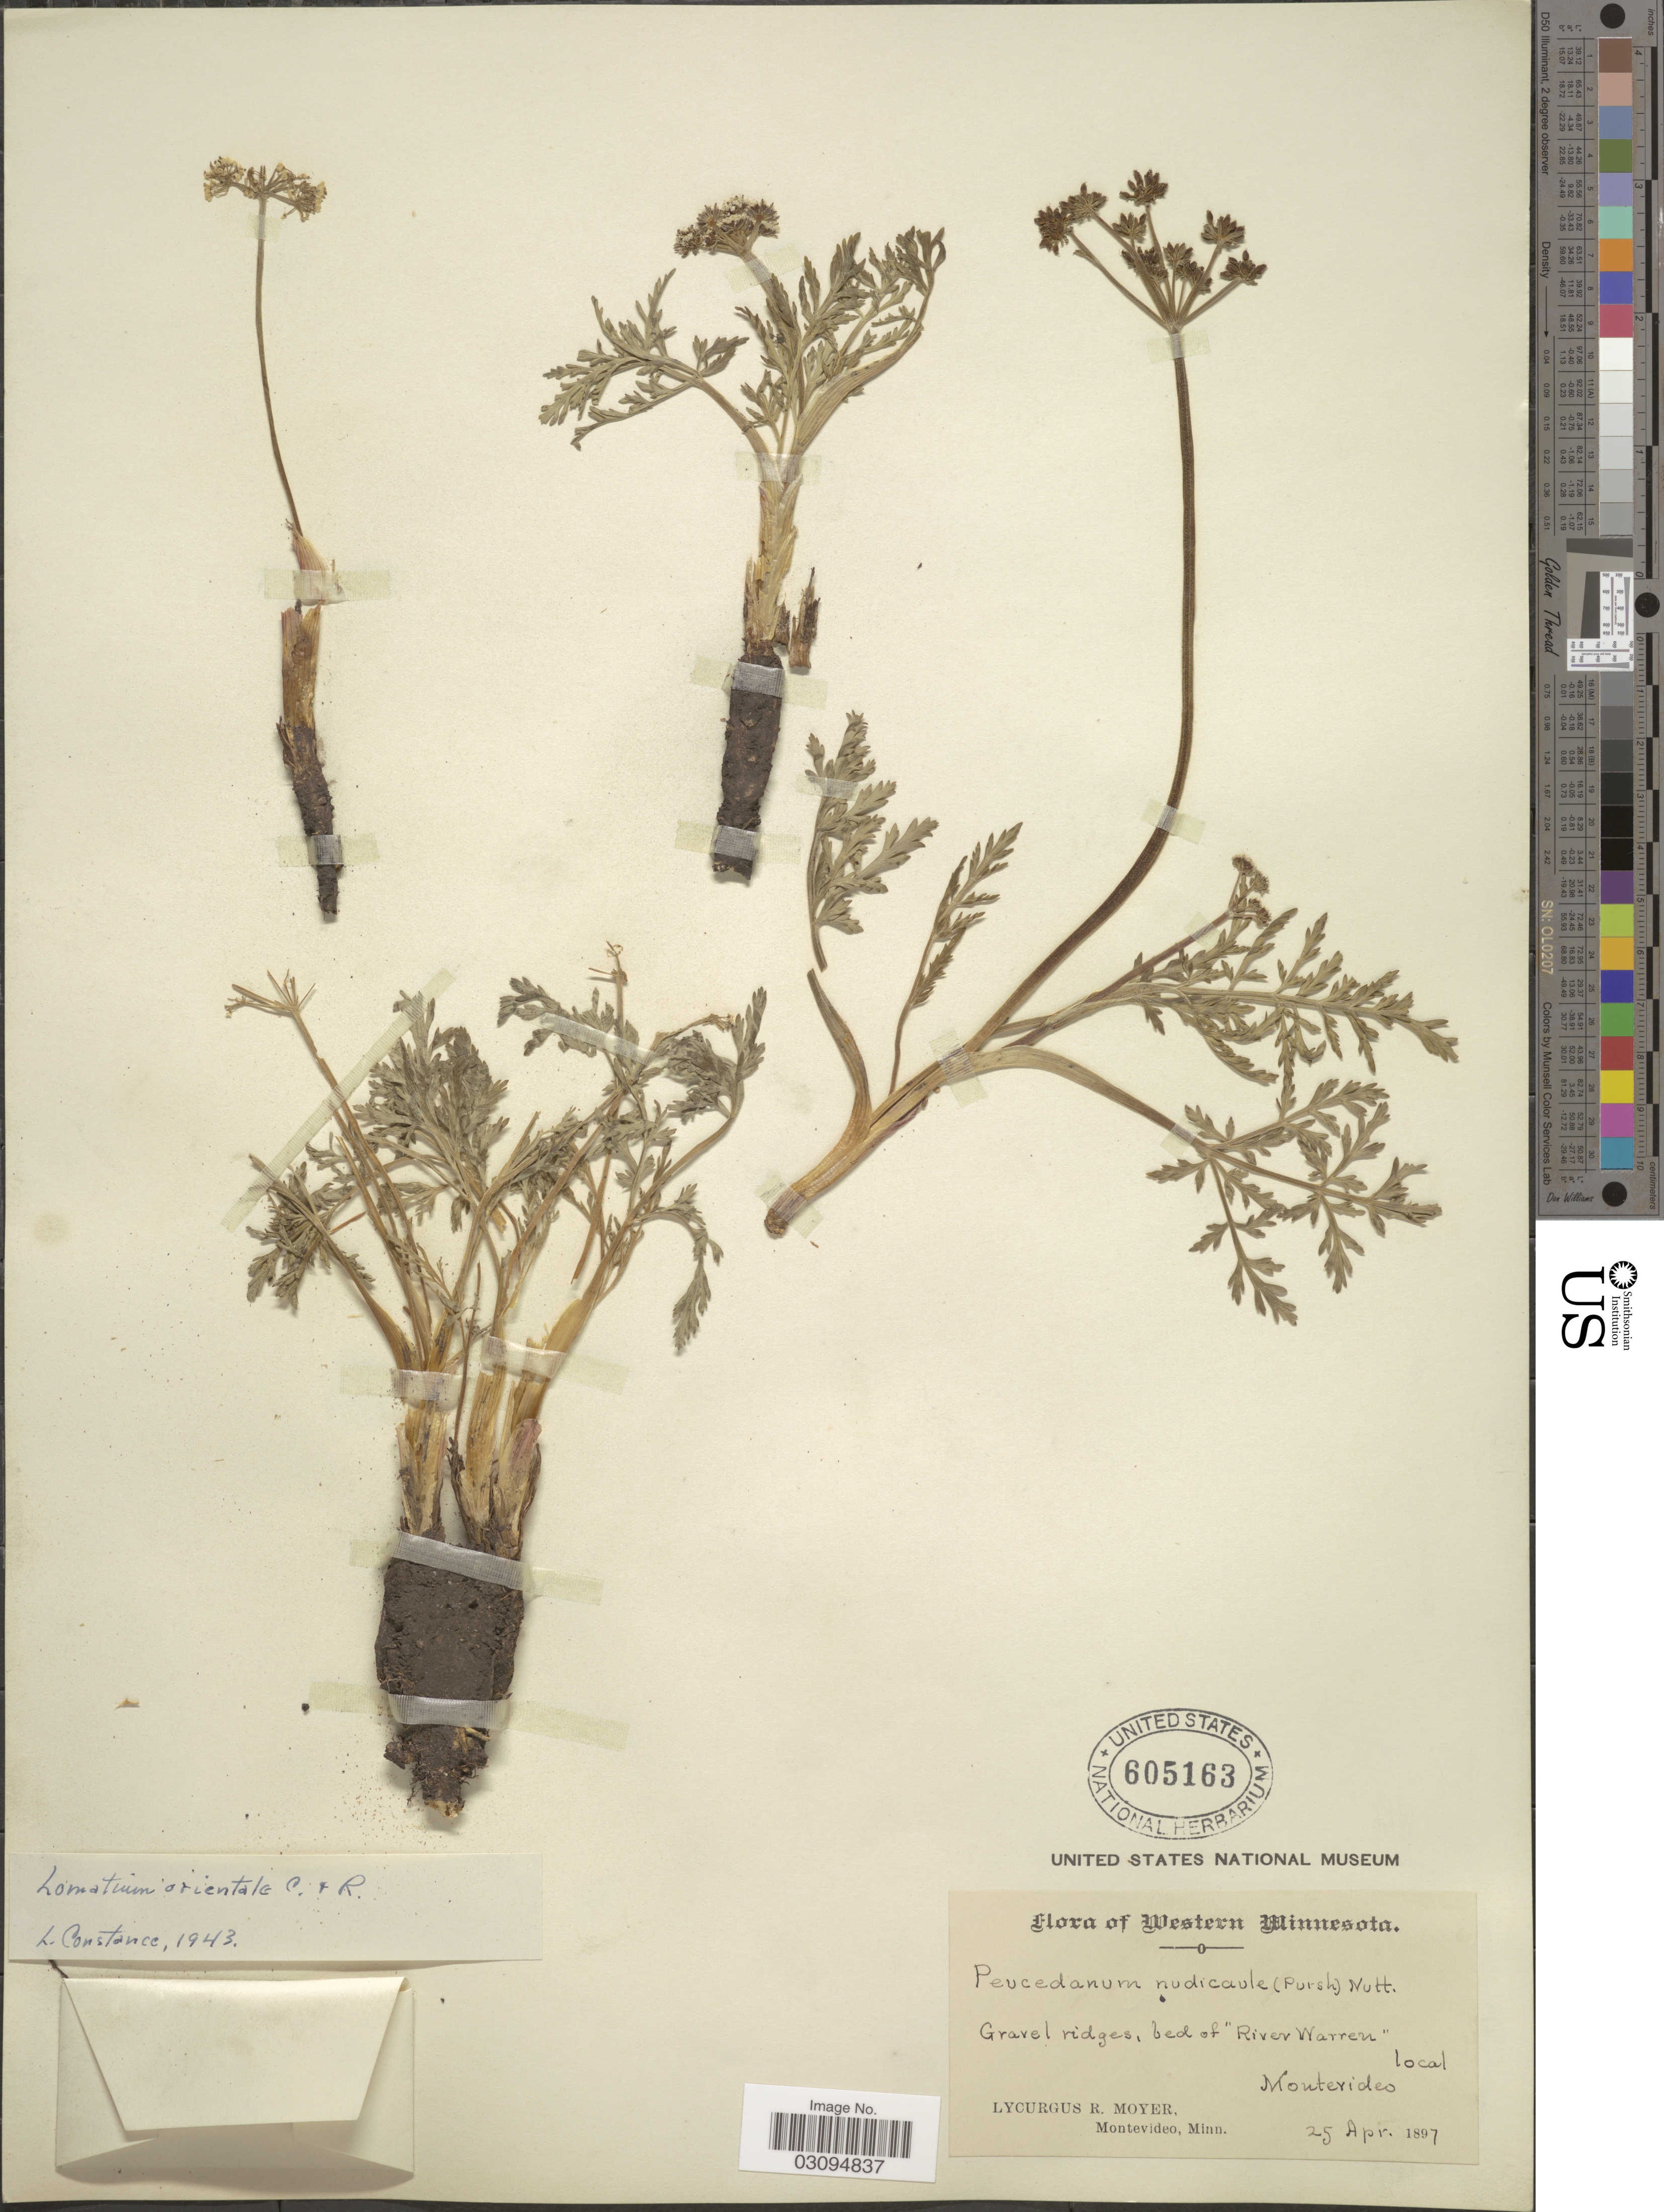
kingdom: Plantae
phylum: Tracheophyta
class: Magnoliopsida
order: Apiales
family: Apiaceae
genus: Lomatium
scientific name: Lomatium orientale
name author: J.M. Coult. & Rose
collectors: L. Moyer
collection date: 1897-04-25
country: United States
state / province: Minnesota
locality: Western Minnesota. Grave; ridges, bed of 'River Warren'. Montevideo.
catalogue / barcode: US 605163